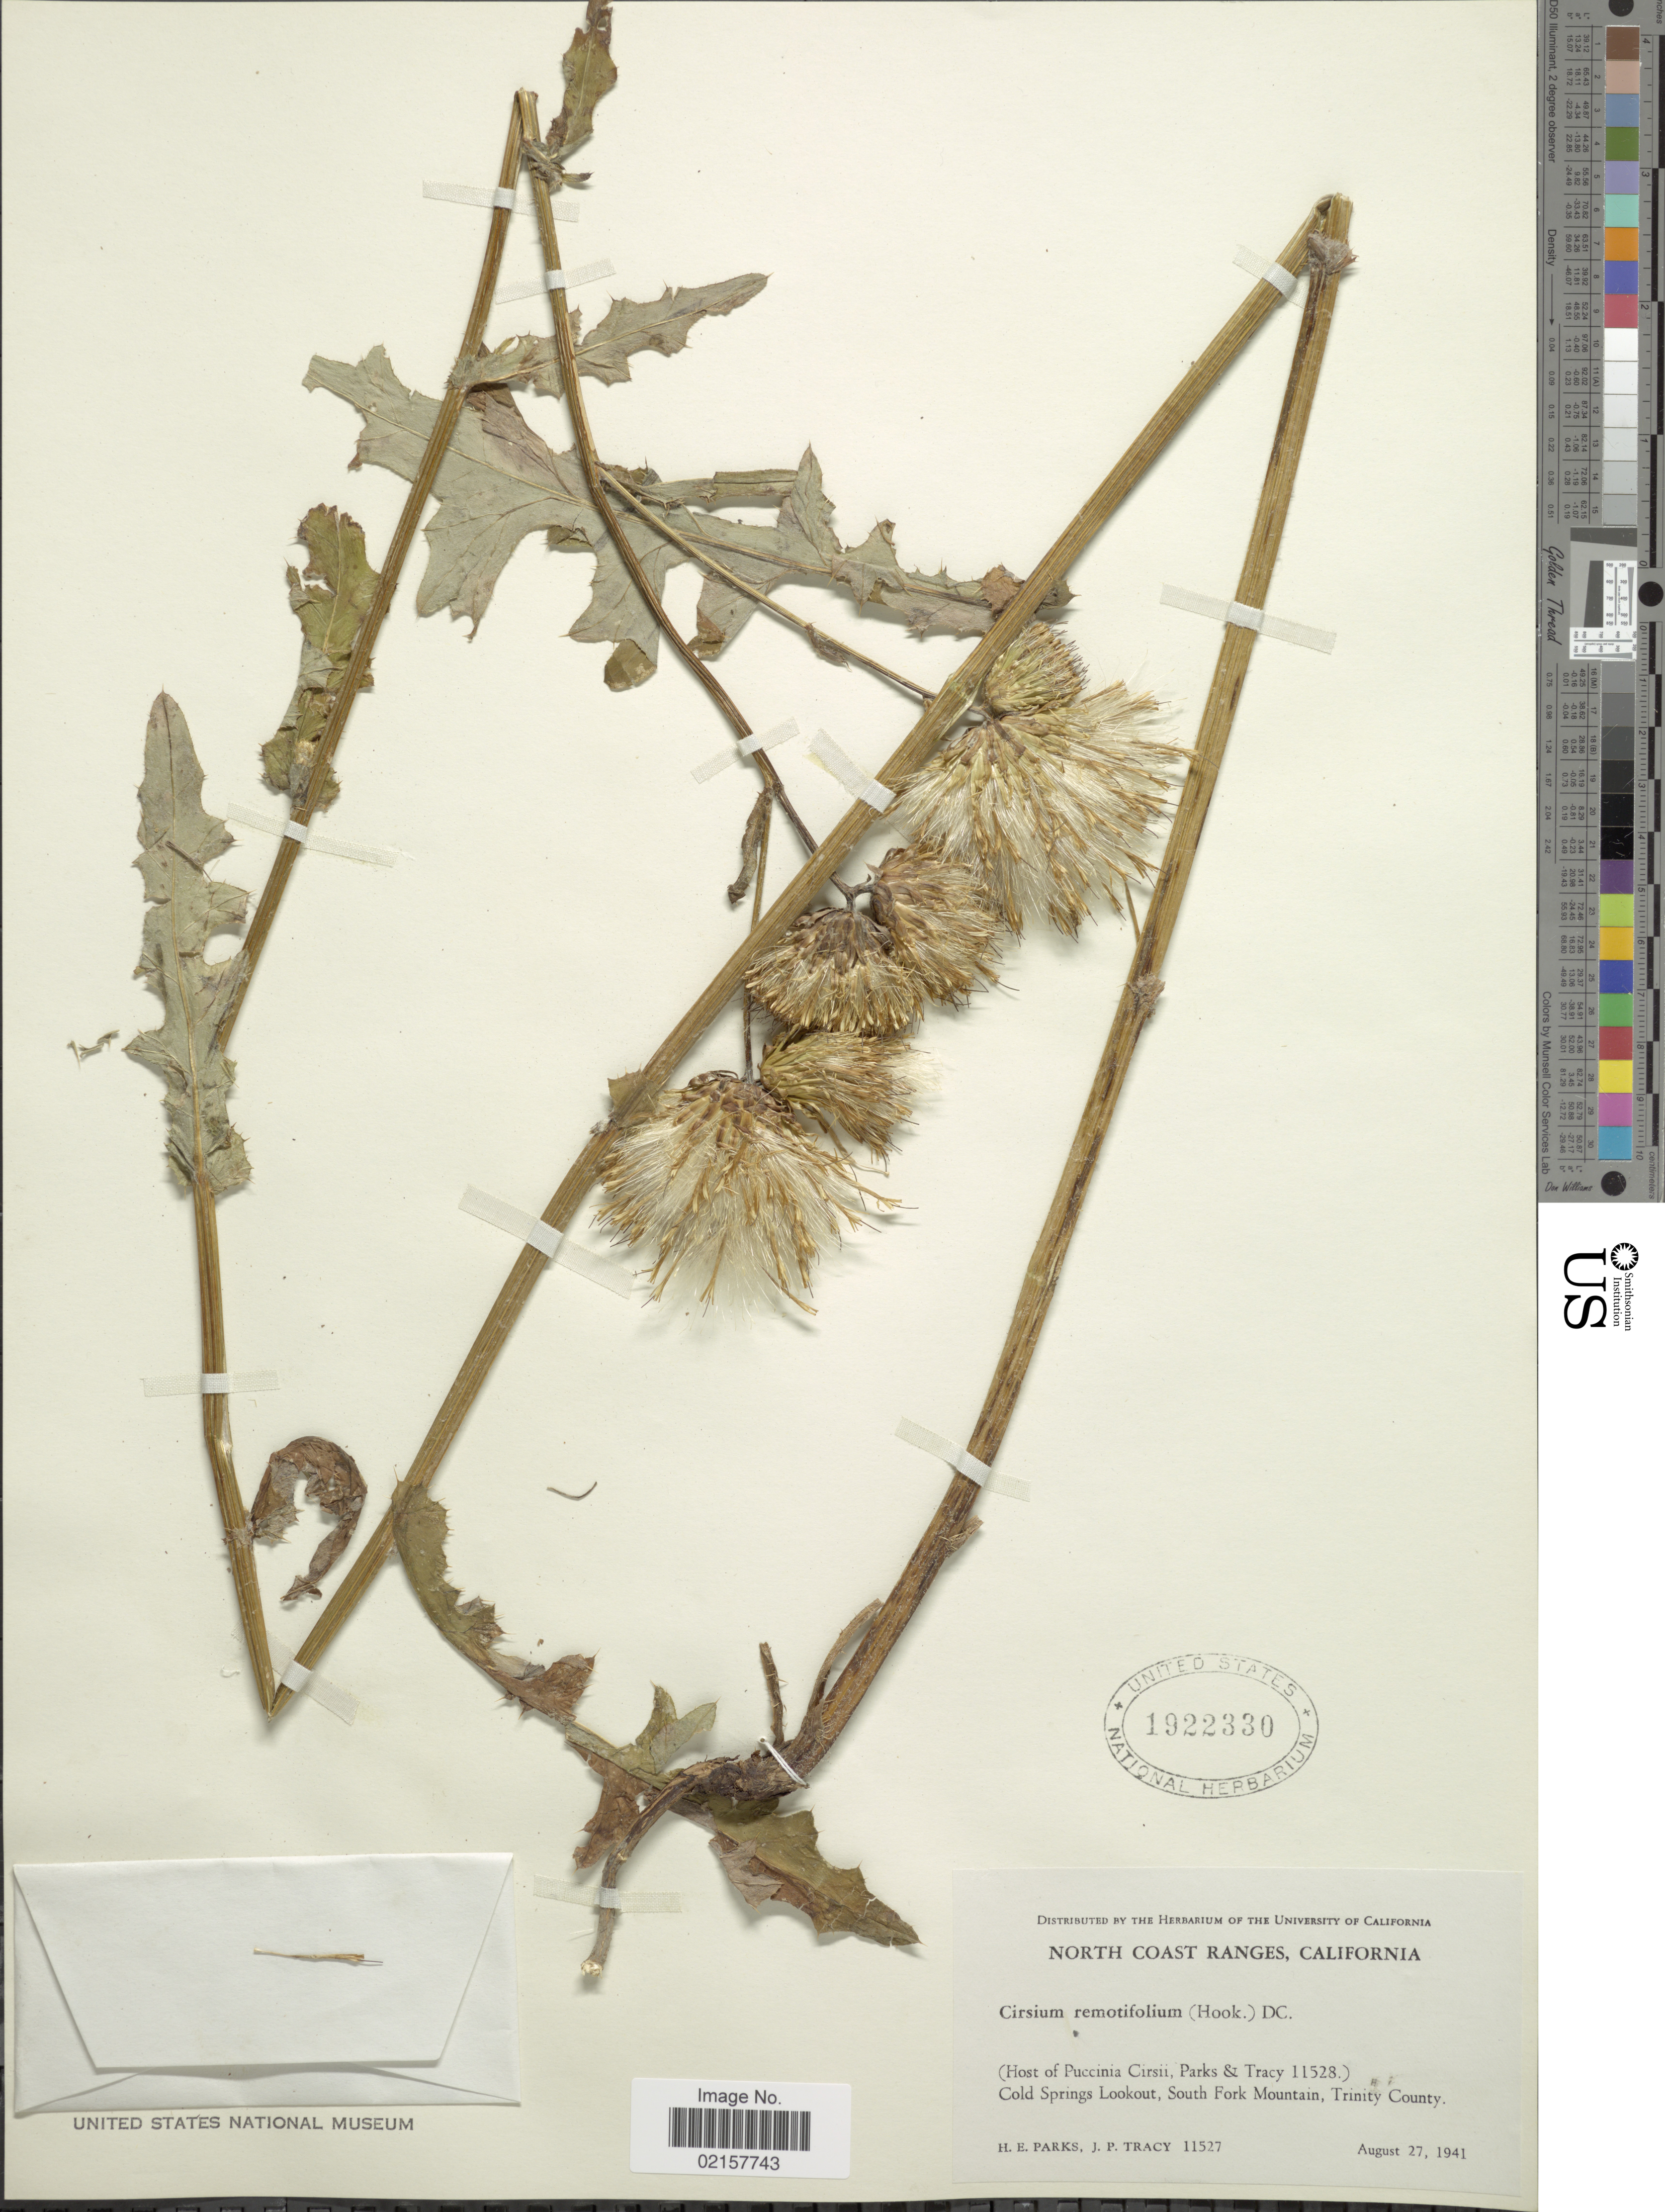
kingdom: Plantae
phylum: Tracheophyta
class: Magnoliopsida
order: Asterales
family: Asteraceae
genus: Cirsium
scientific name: Cirsium remotifolium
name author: (Hook.) DC.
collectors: H. E. Parks & J. Tracy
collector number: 11527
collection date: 1941-08-27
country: United States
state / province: California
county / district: Trinity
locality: North Coast Ranges, Cold Springs Lookout, South Fork Mountain, Trinity County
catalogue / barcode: US 1922330